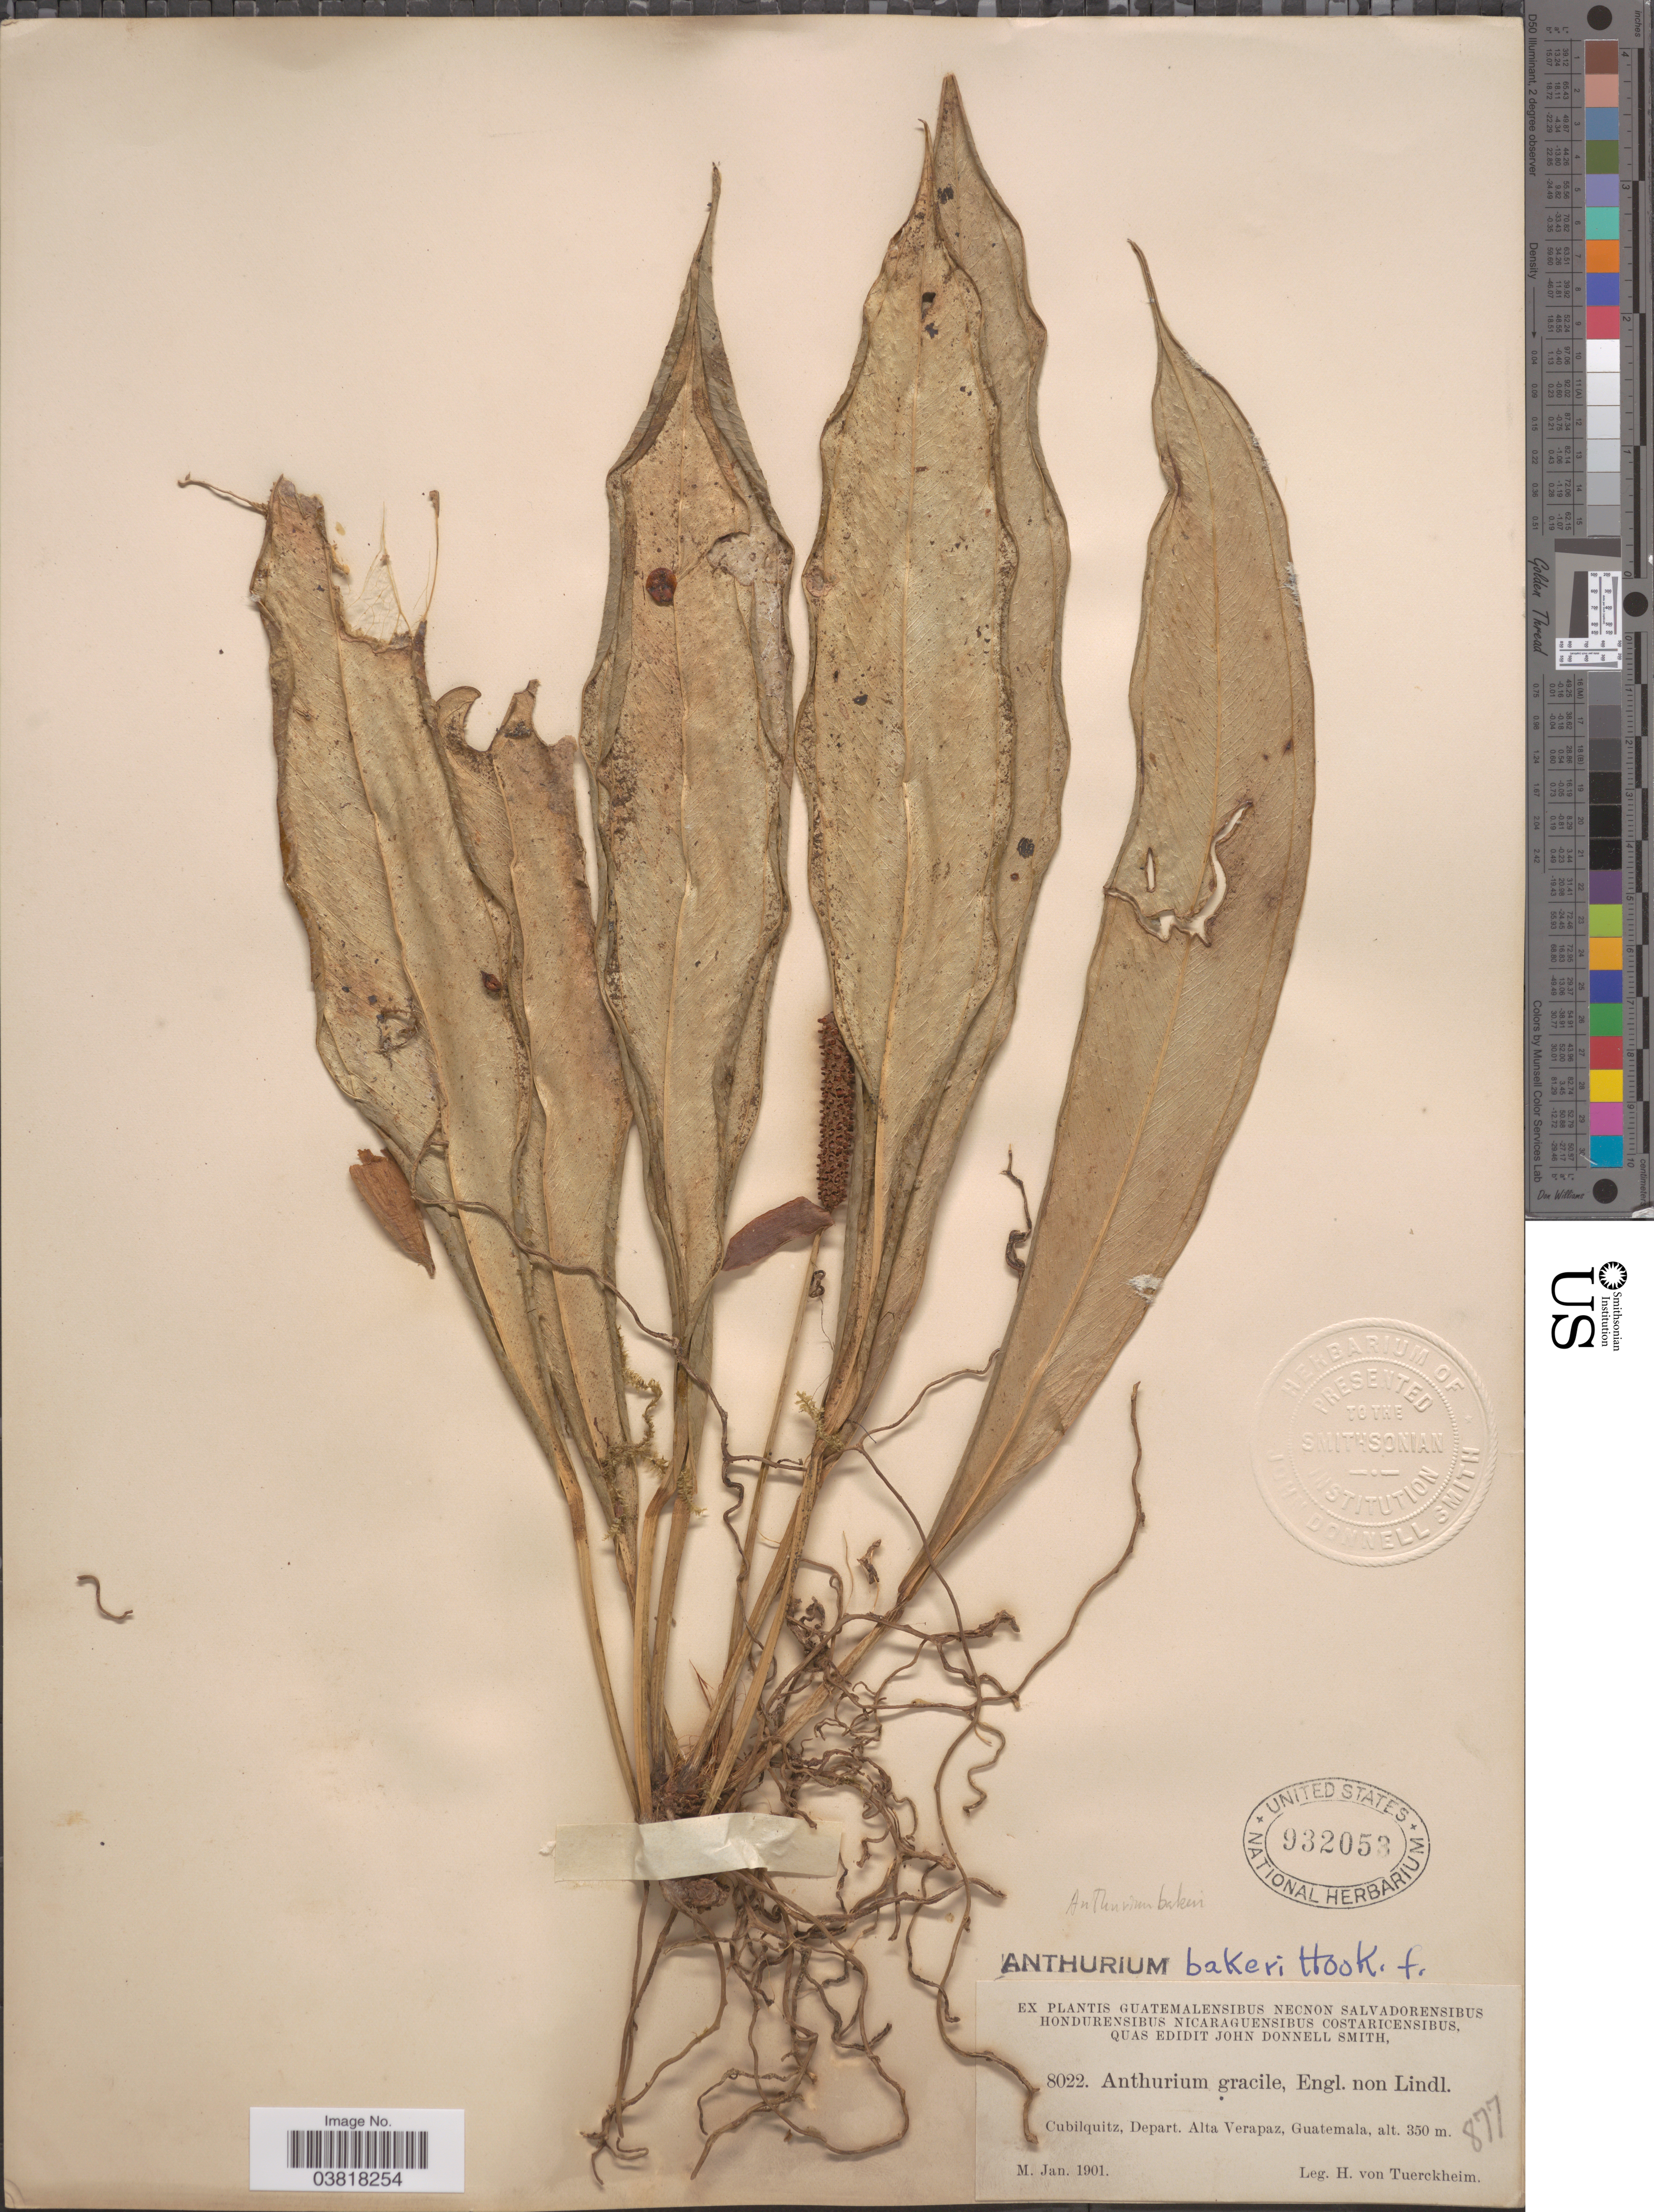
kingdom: Plantae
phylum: Tracheophyta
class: Liliopsida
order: Alismatales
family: Araceae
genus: Anthurium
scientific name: Anthurium bakeri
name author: Hook. f.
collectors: H. von Türckheim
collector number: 8022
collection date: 1901-01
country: Guatemala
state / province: Alta Verapaz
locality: Cubilquitz, Depart. Alta Verapaz.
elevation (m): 350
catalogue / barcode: US 932053